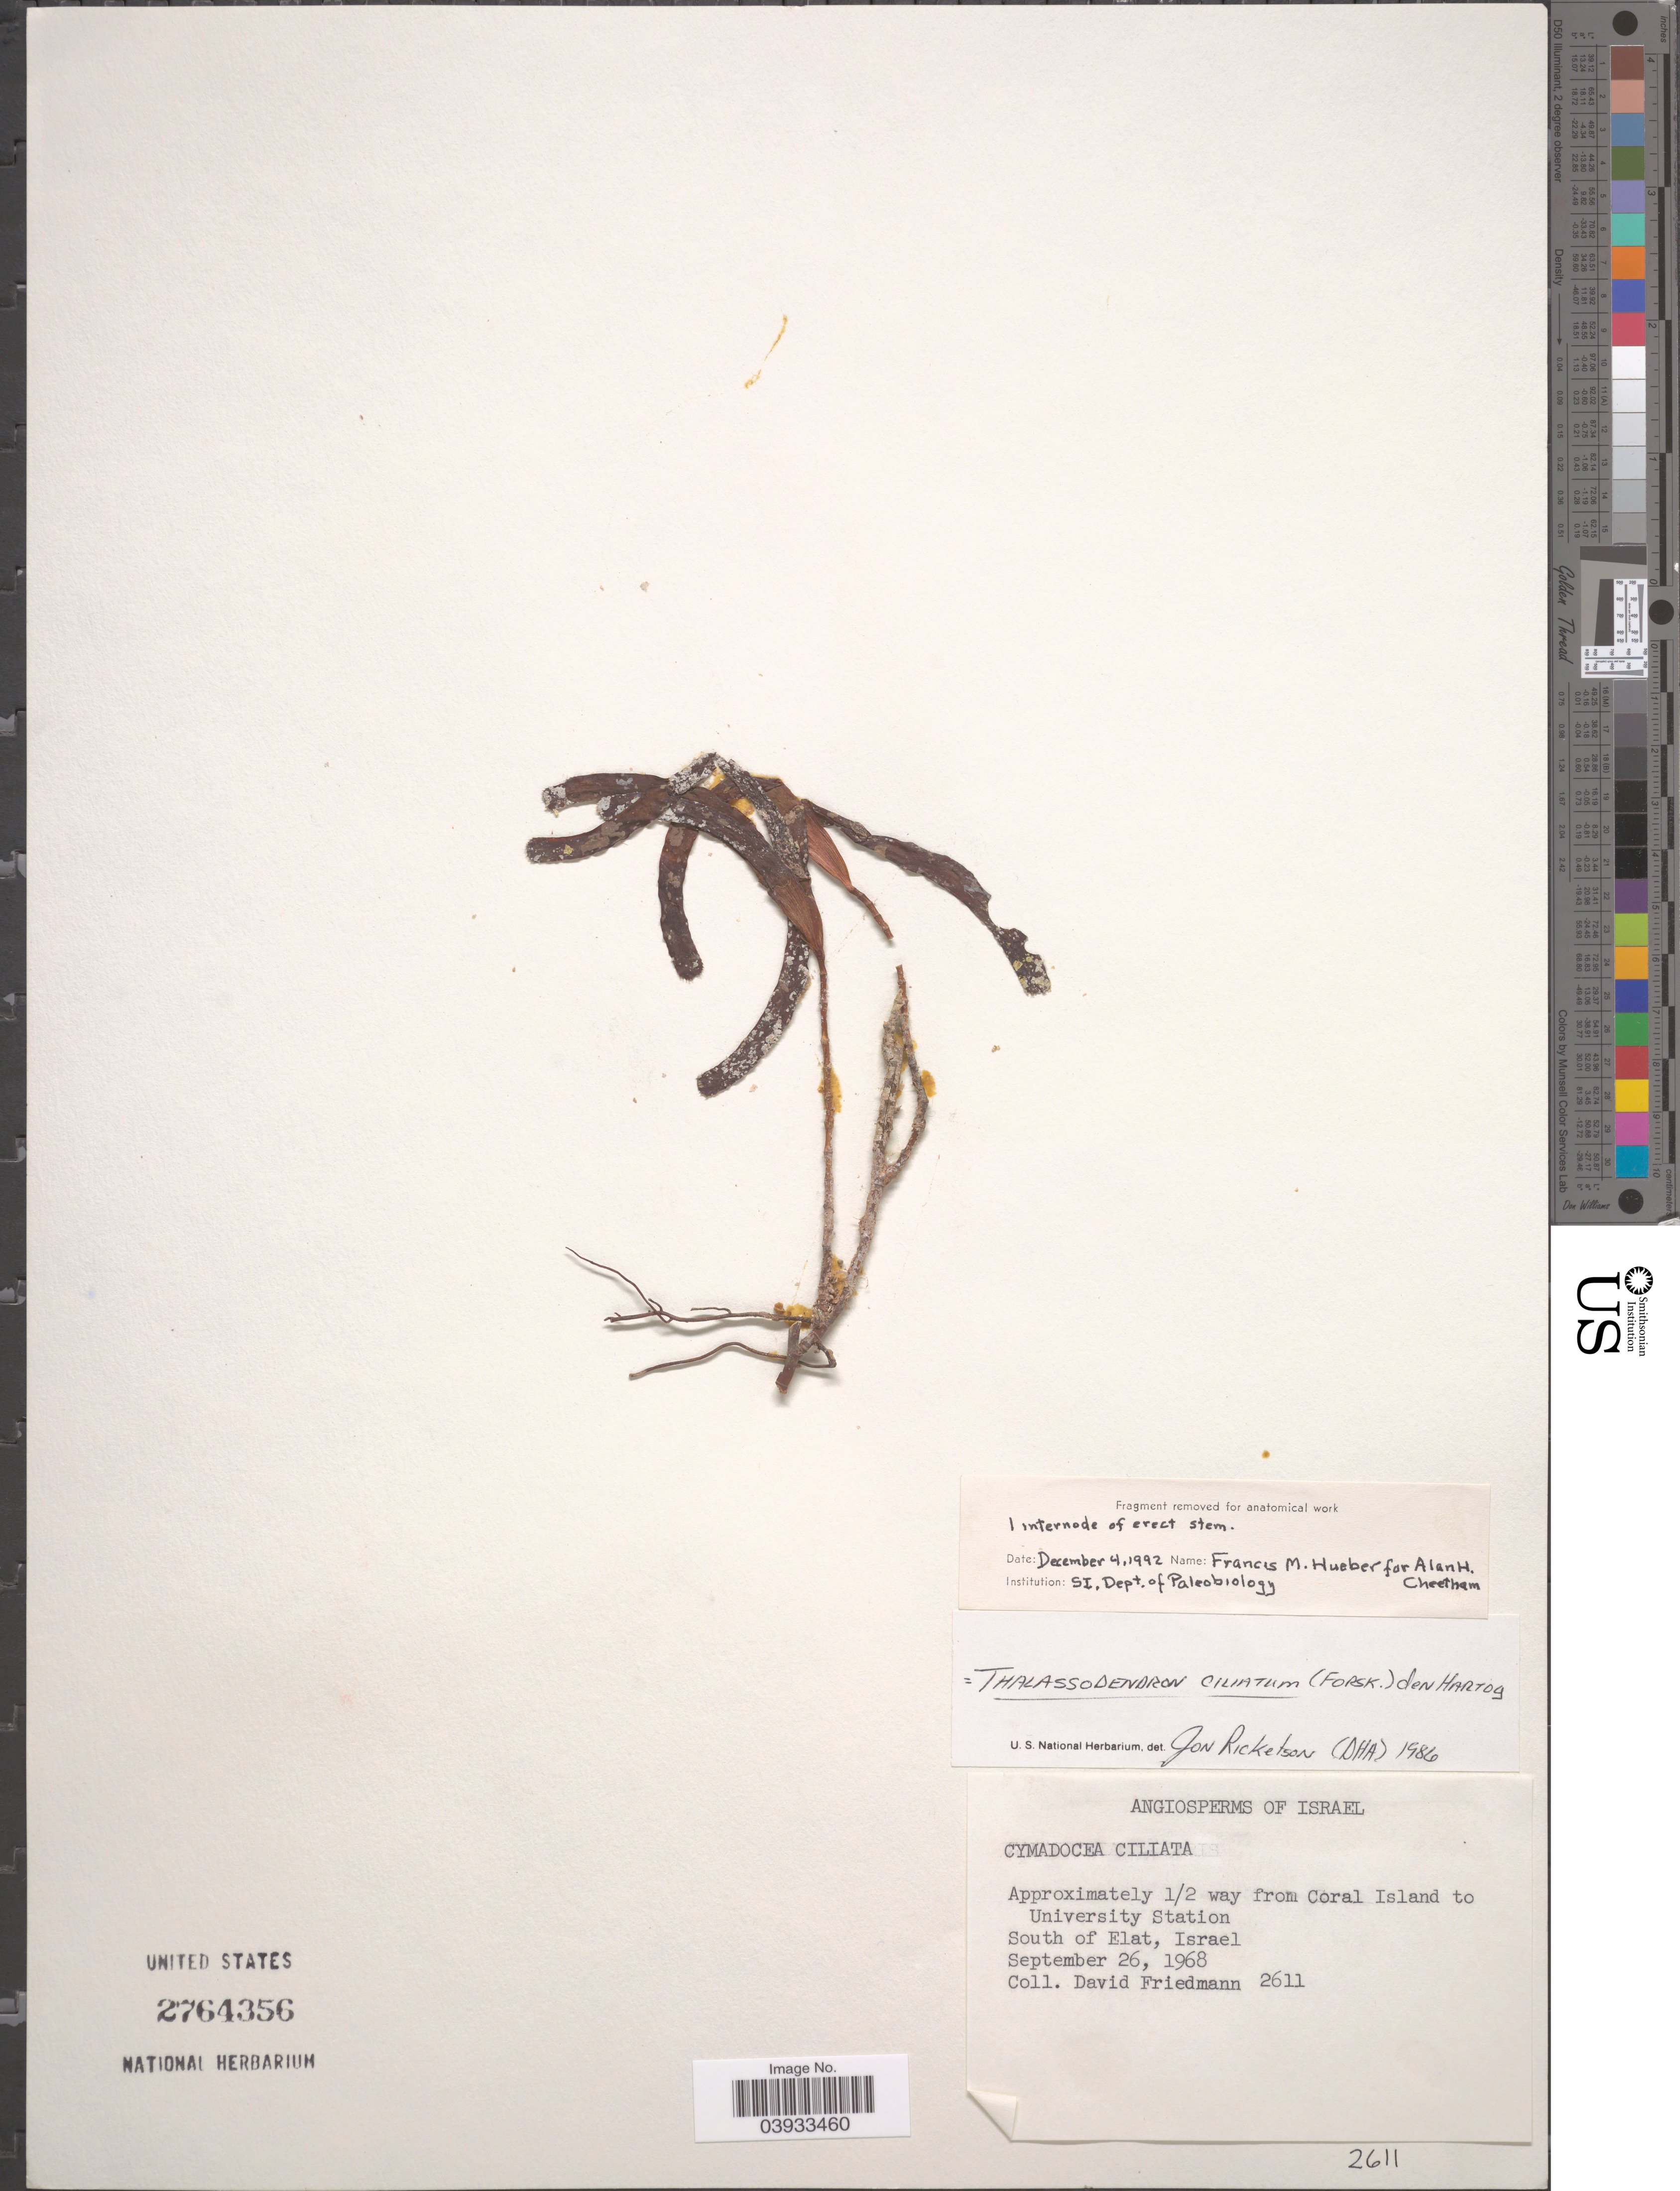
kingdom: Plantae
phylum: Tracheophyta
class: Liliopsida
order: Alismatales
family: Cymodoceaceae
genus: Thalassodendron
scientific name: Thalassodendron ciliatum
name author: (Forssk.) Hartog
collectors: D. Friedmann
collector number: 2611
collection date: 1968-09-26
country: Israel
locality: Approximately ½ way from Coral Island to University Station. South of Elat, Israel.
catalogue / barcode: US 2764356